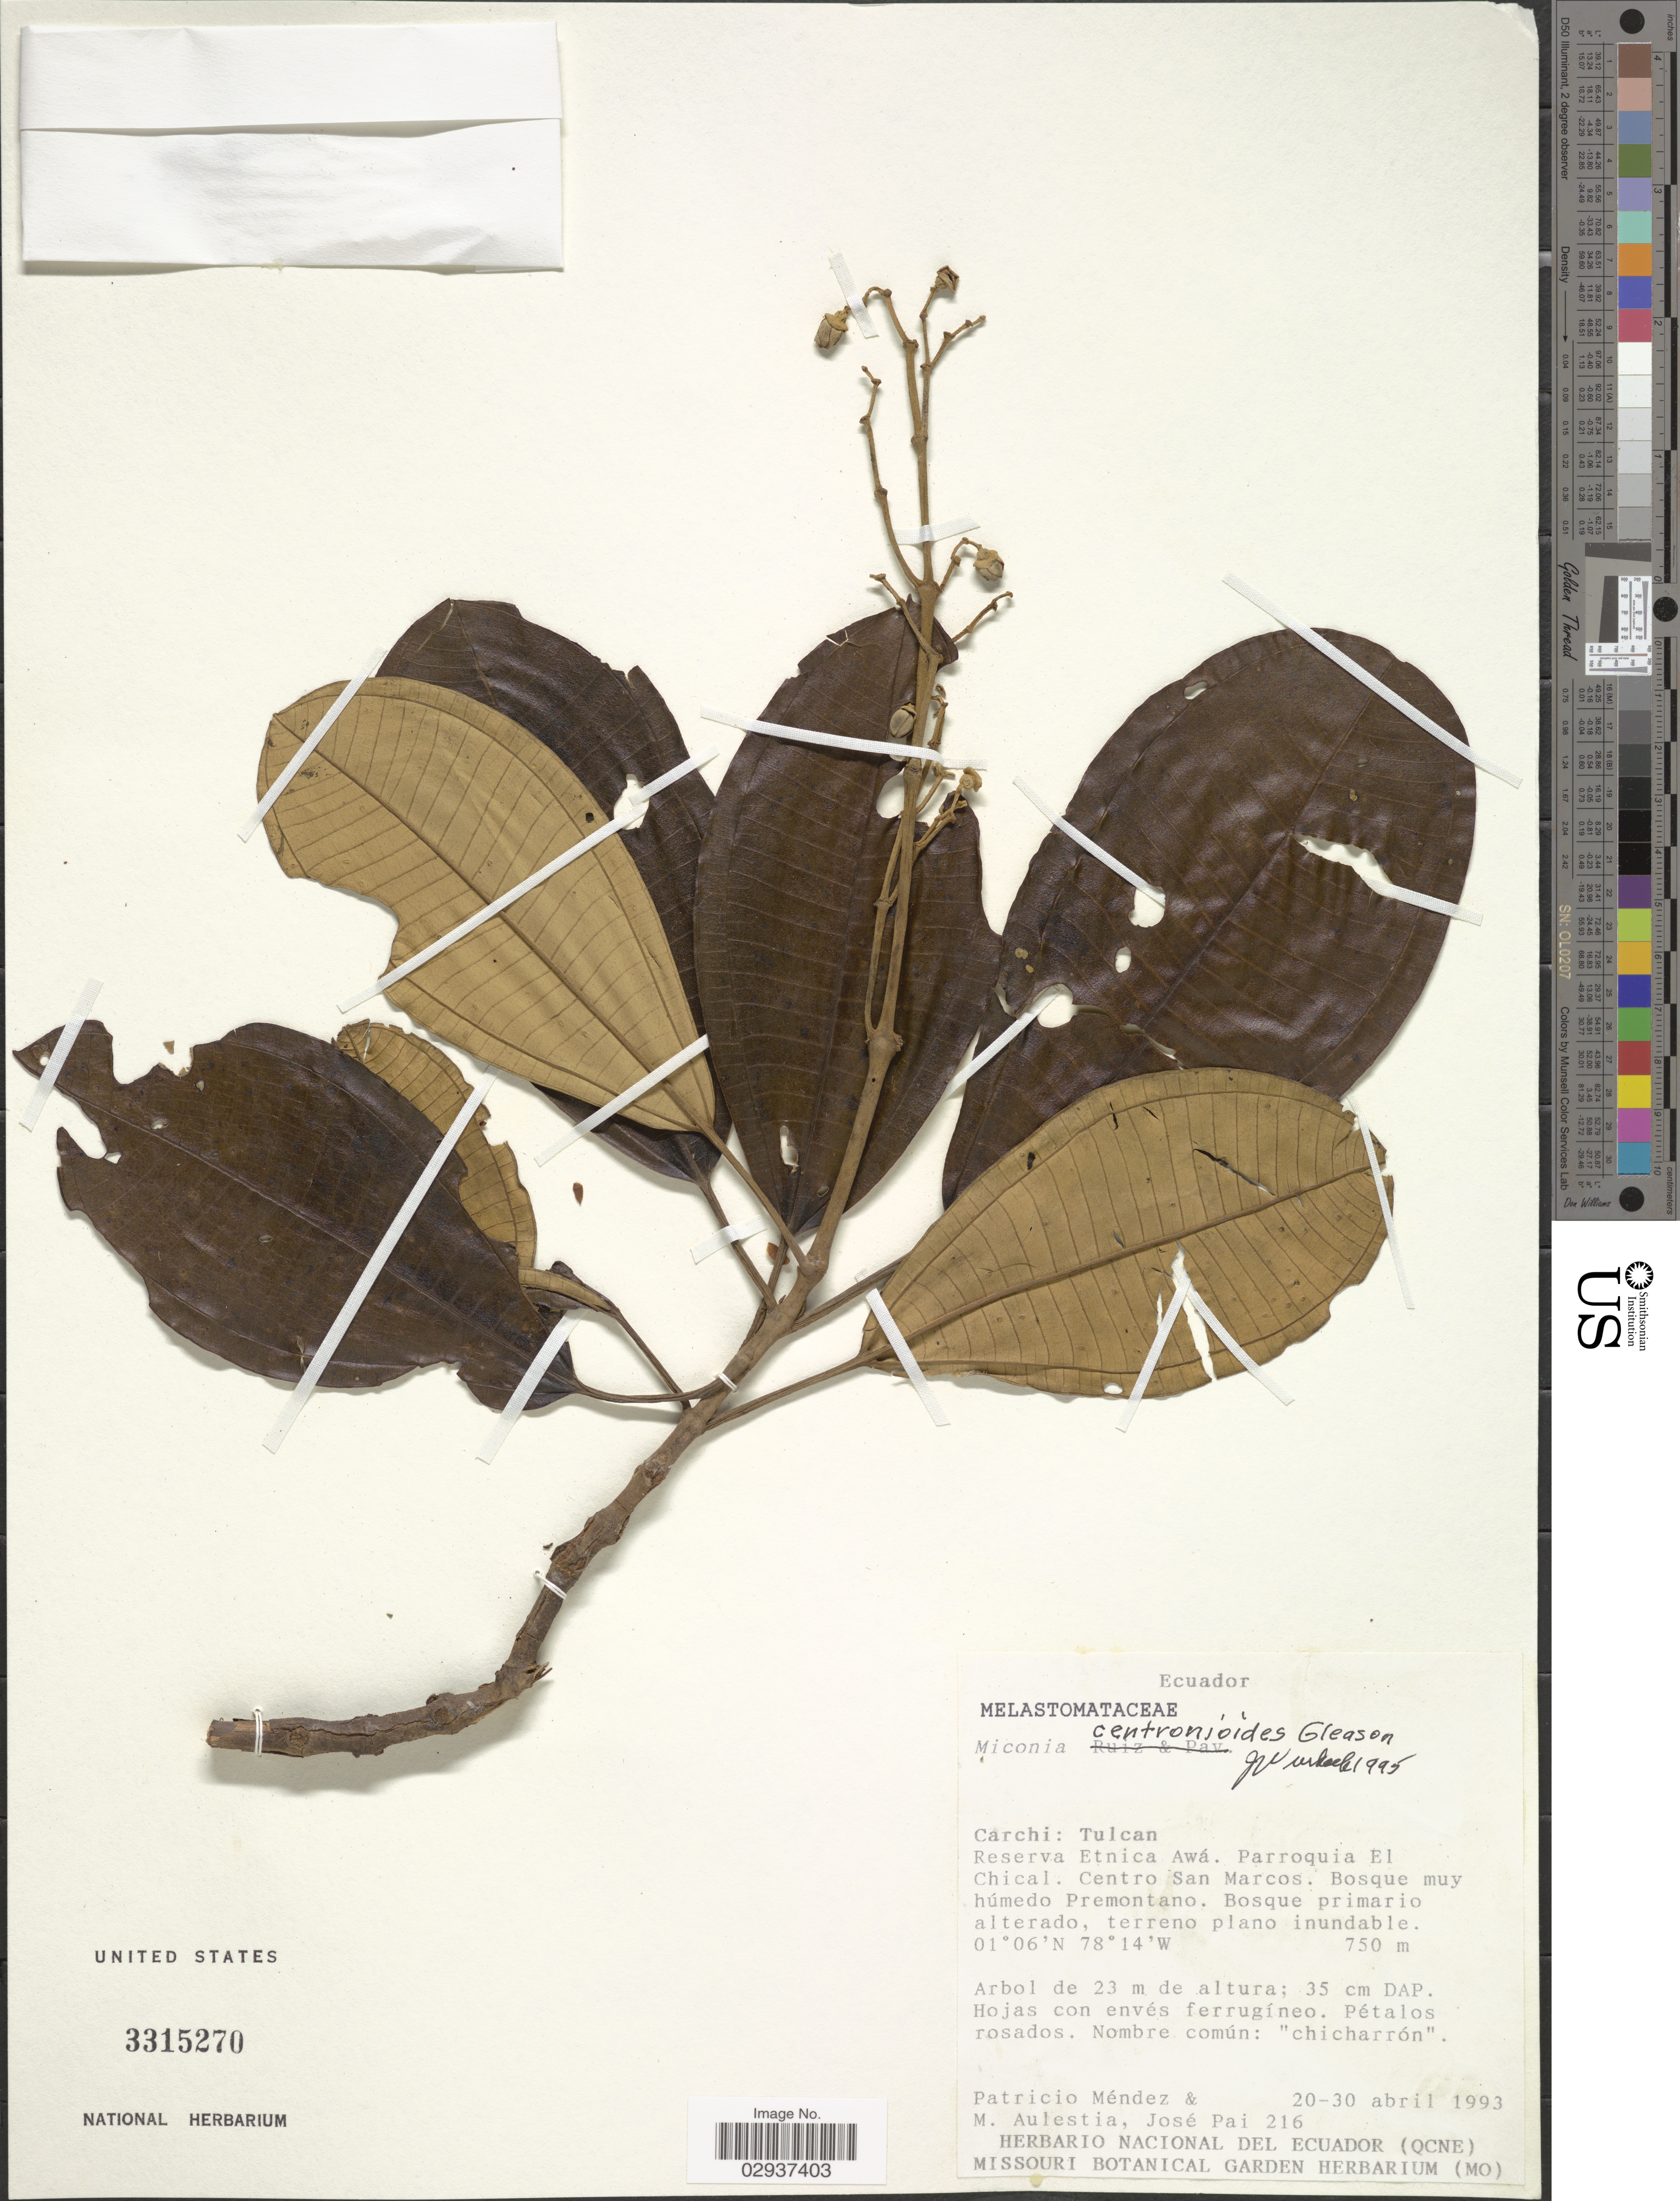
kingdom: Plantae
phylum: Tracheophyta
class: Magnoliopsida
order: Myrtales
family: Melastomataceae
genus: Miconia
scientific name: Miconia centronioides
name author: Gleason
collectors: P. Méndez, M. Aulestia & J. Pai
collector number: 216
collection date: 1993-04-20/1993-04-30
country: Ecuador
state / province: Carchi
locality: Tulcan. Reserva Etnica Awá. Parroquia El Chical. Centro San Marcos.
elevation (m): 750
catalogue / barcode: US 3315270